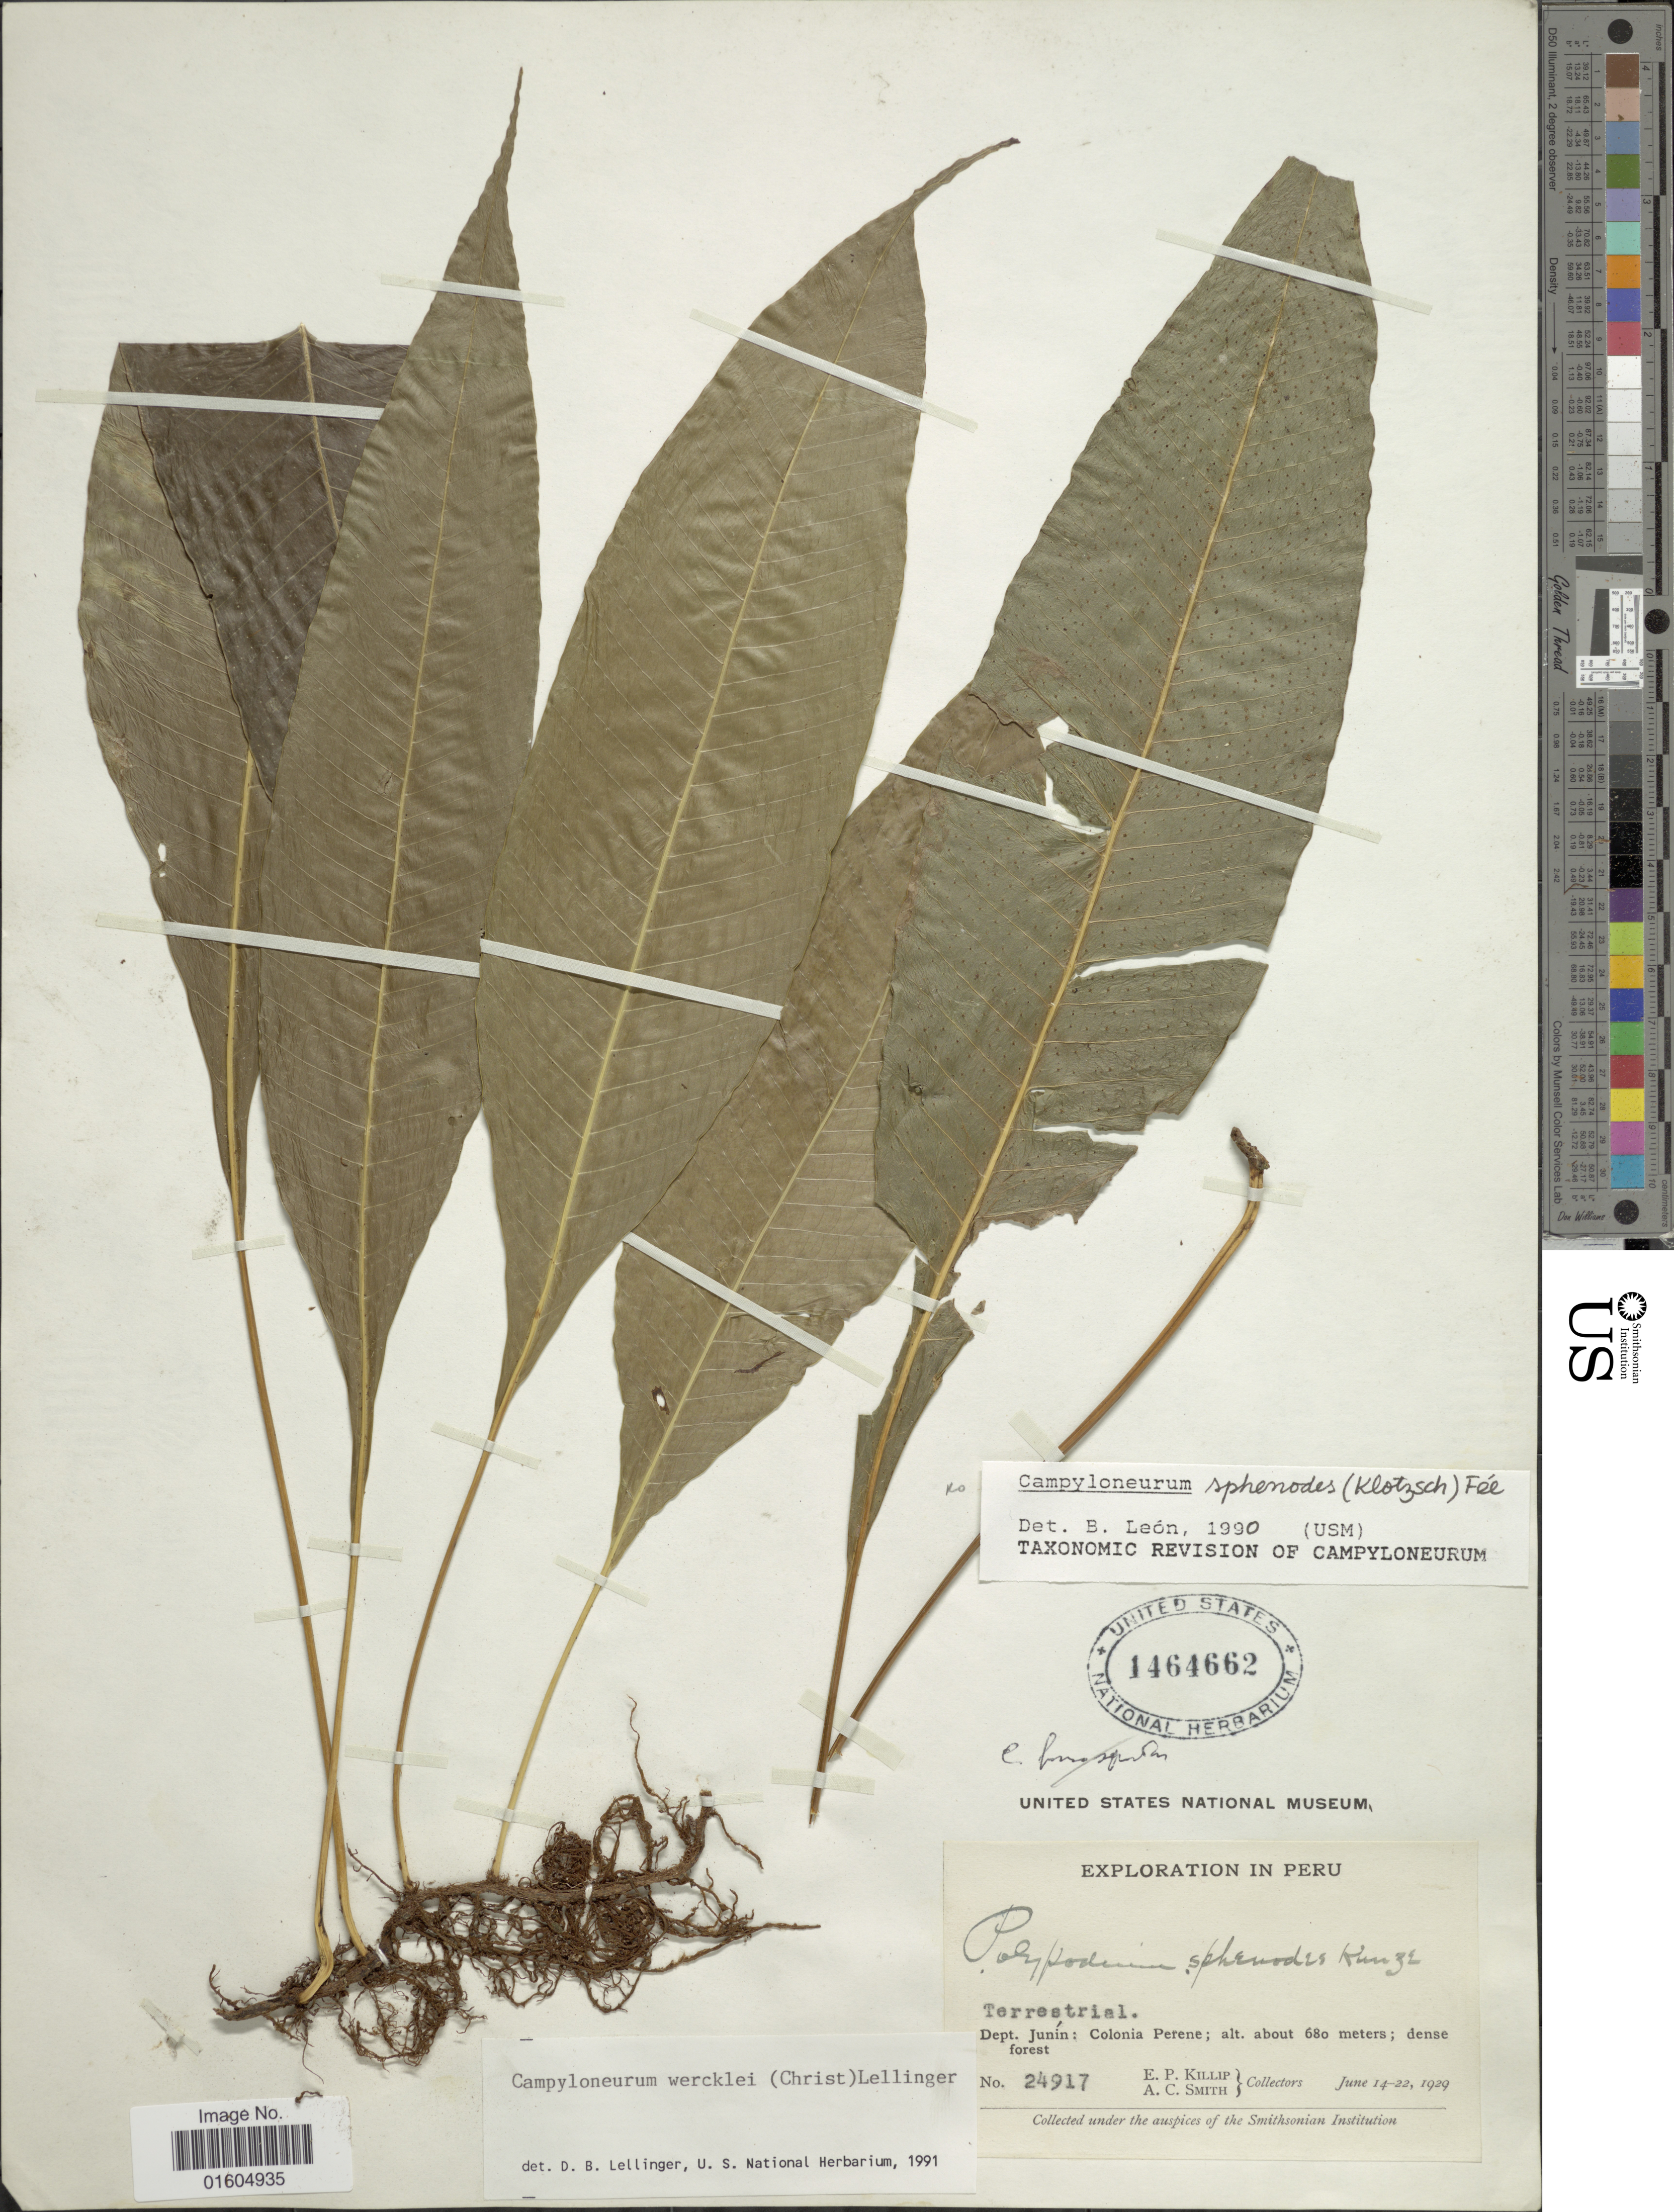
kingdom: Plantae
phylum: Tracheophyta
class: Polypodiopsida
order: Polypodiales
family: Polypodiaceae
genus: Campyloneurum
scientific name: Campyloneurum wercklei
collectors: E. P. Killip & A. C. Smith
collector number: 24917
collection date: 1929-06-14/1929-06-22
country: Peru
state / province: Junín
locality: Peru. Dept. JuninL Colonia Perene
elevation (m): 680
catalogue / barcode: US 1464662